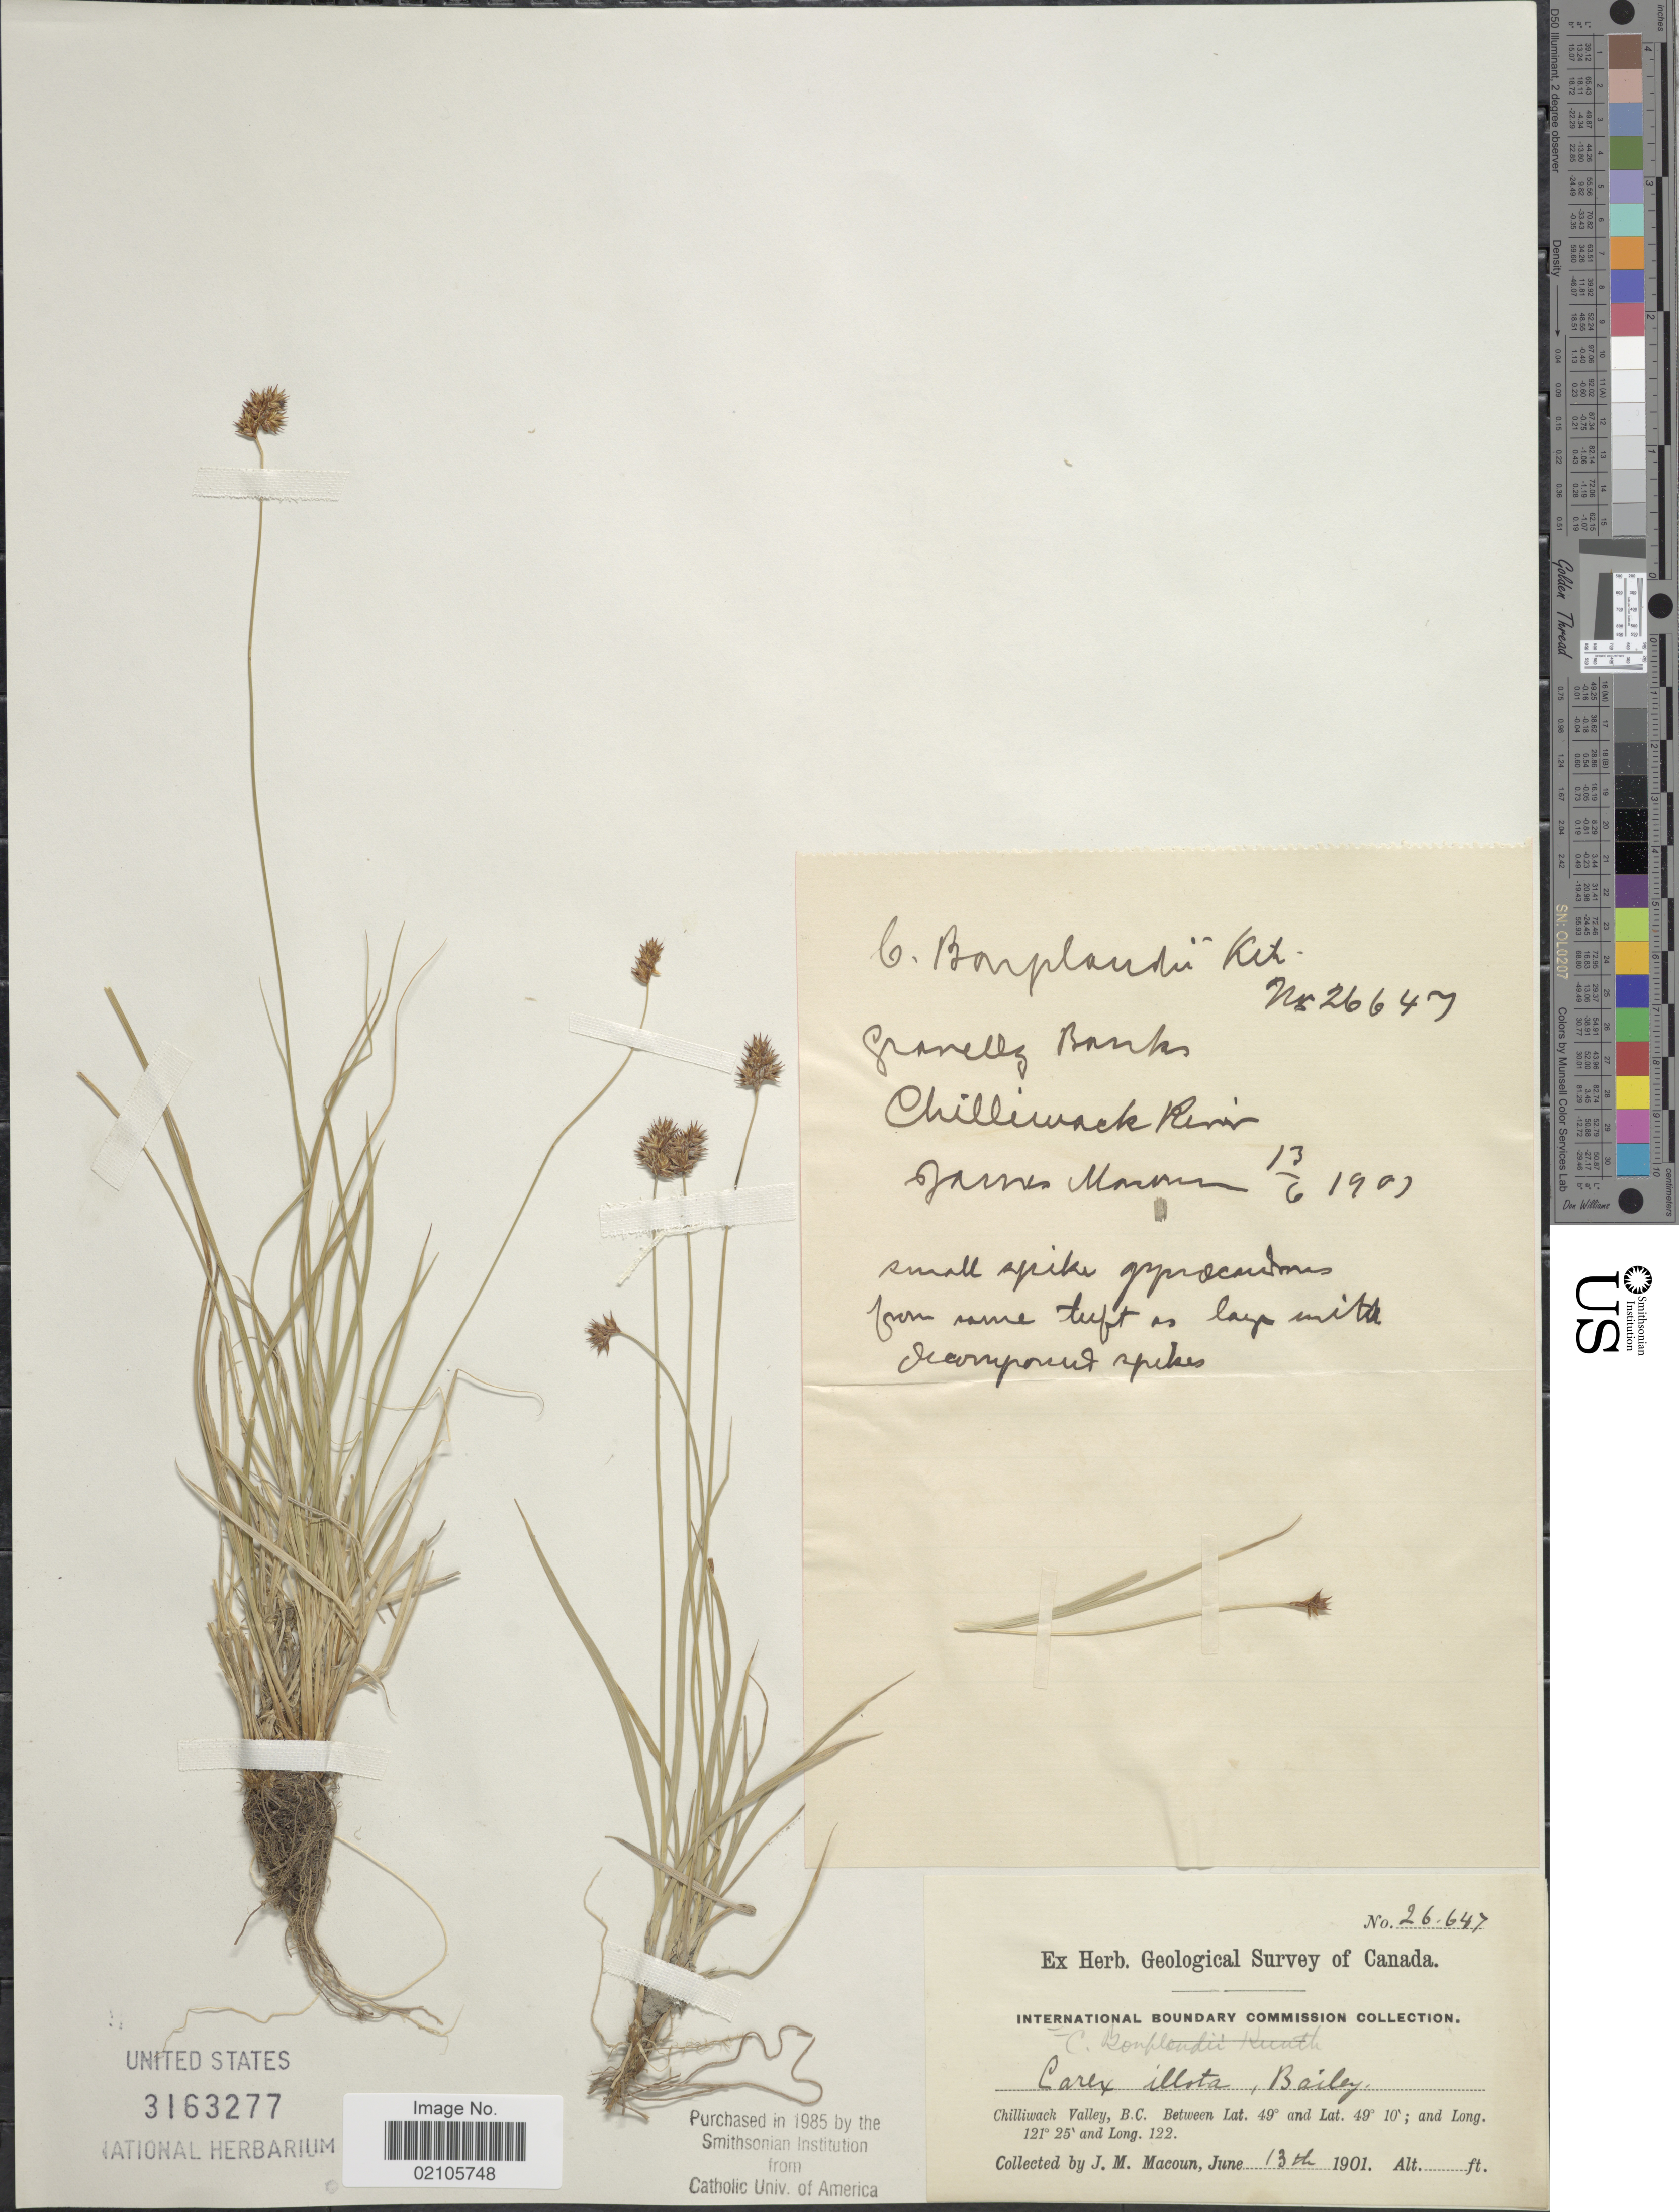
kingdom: Plantae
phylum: Tracheophyta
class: Liliopsida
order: Poales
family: Cyperaceae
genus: Carex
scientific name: Carex bonplandii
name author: Kunth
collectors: J. M. Macoun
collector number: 26647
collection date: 1901-06-13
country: Canada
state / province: British Columbia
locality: Chilliwack Valley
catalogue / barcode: US 3163277